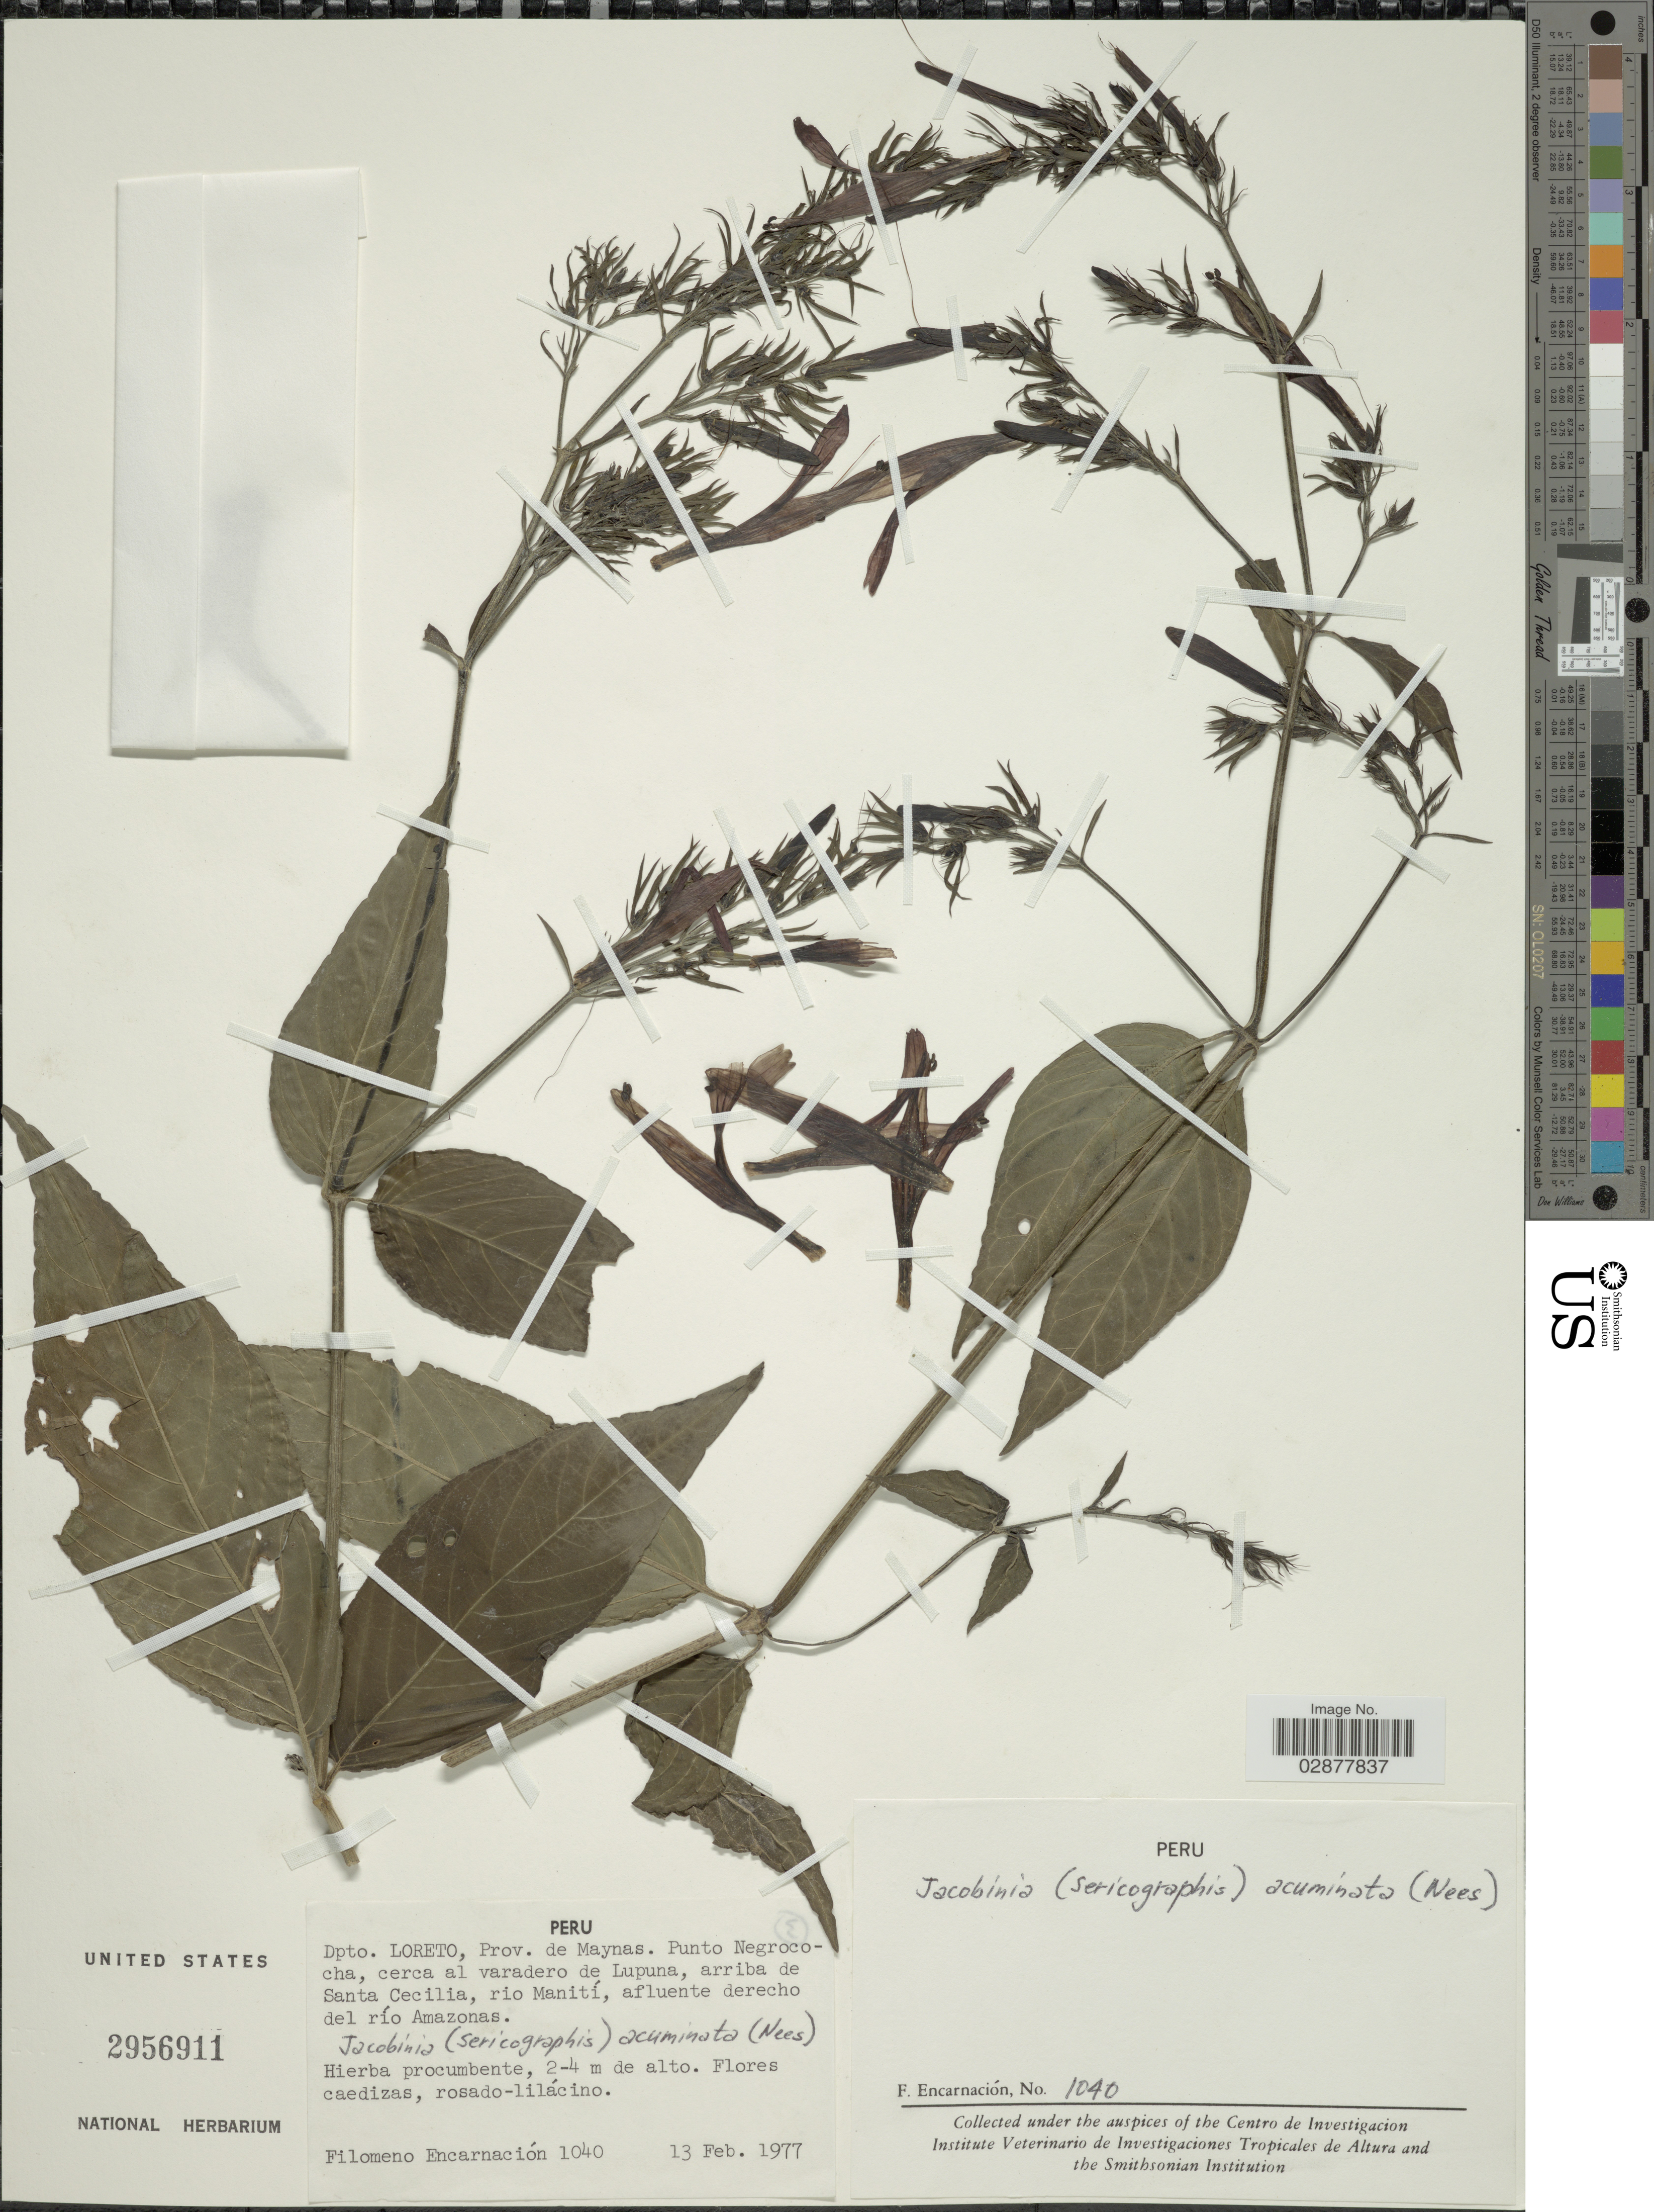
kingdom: Plantae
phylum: Tracheophyta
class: Magnoliopsida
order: Lamiales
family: Acanthaceae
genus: Justicia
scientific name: Justicia calycina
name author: (Nees) V.A.W. Graham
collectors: F. Encarnación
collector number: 1040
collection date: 1977-02-13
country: Peru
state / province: Loreto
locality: Dpto. Loreto, Prov. de Maynas. Punto Negrococha, cerca al varadero de Lupuna, arriba de Santa Cecilia, rio Manití, afluente derecho del río Amazonas.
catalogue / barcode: US 2956911